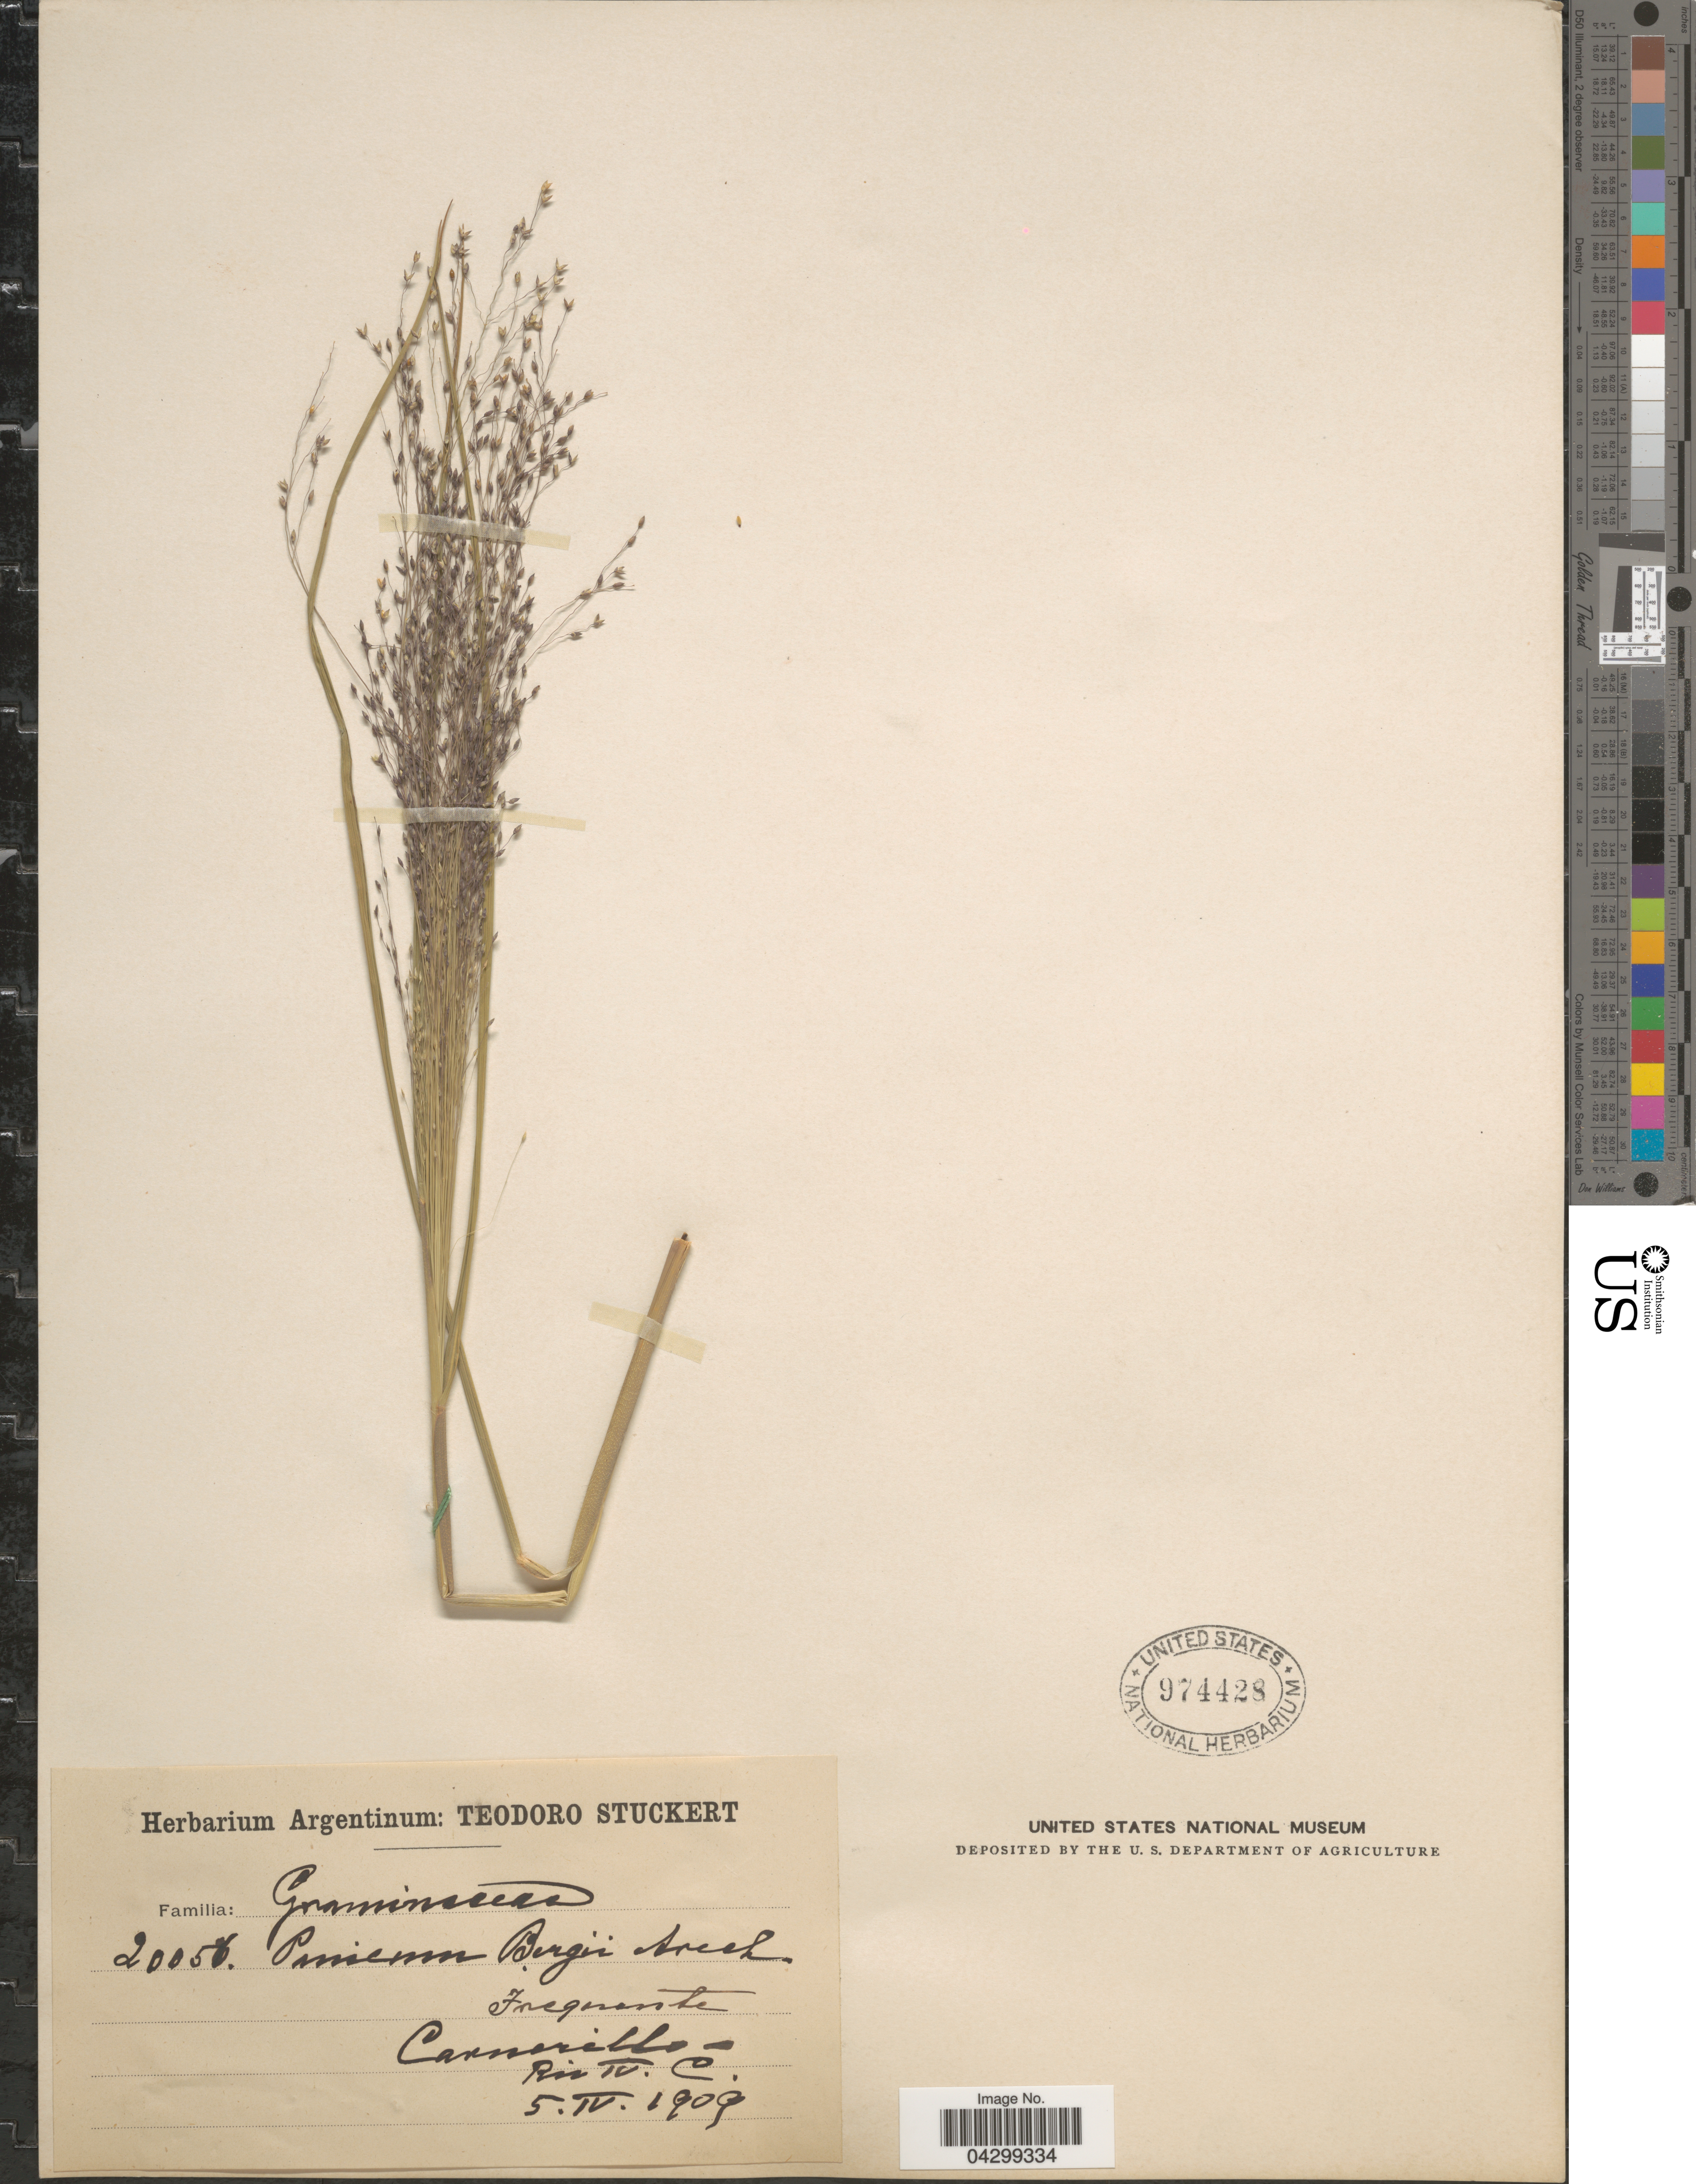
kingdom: Plantae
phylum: Tracheophyta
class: Liliopsida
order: Poales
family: Poaceae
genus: Panicum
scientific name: Panicum bergii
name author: Arechav.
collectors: Ex herb. Teodoro Stuckert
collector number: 20056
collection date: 1909-04-05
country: Argentina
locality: Carnerillo.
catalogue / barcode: US 974428